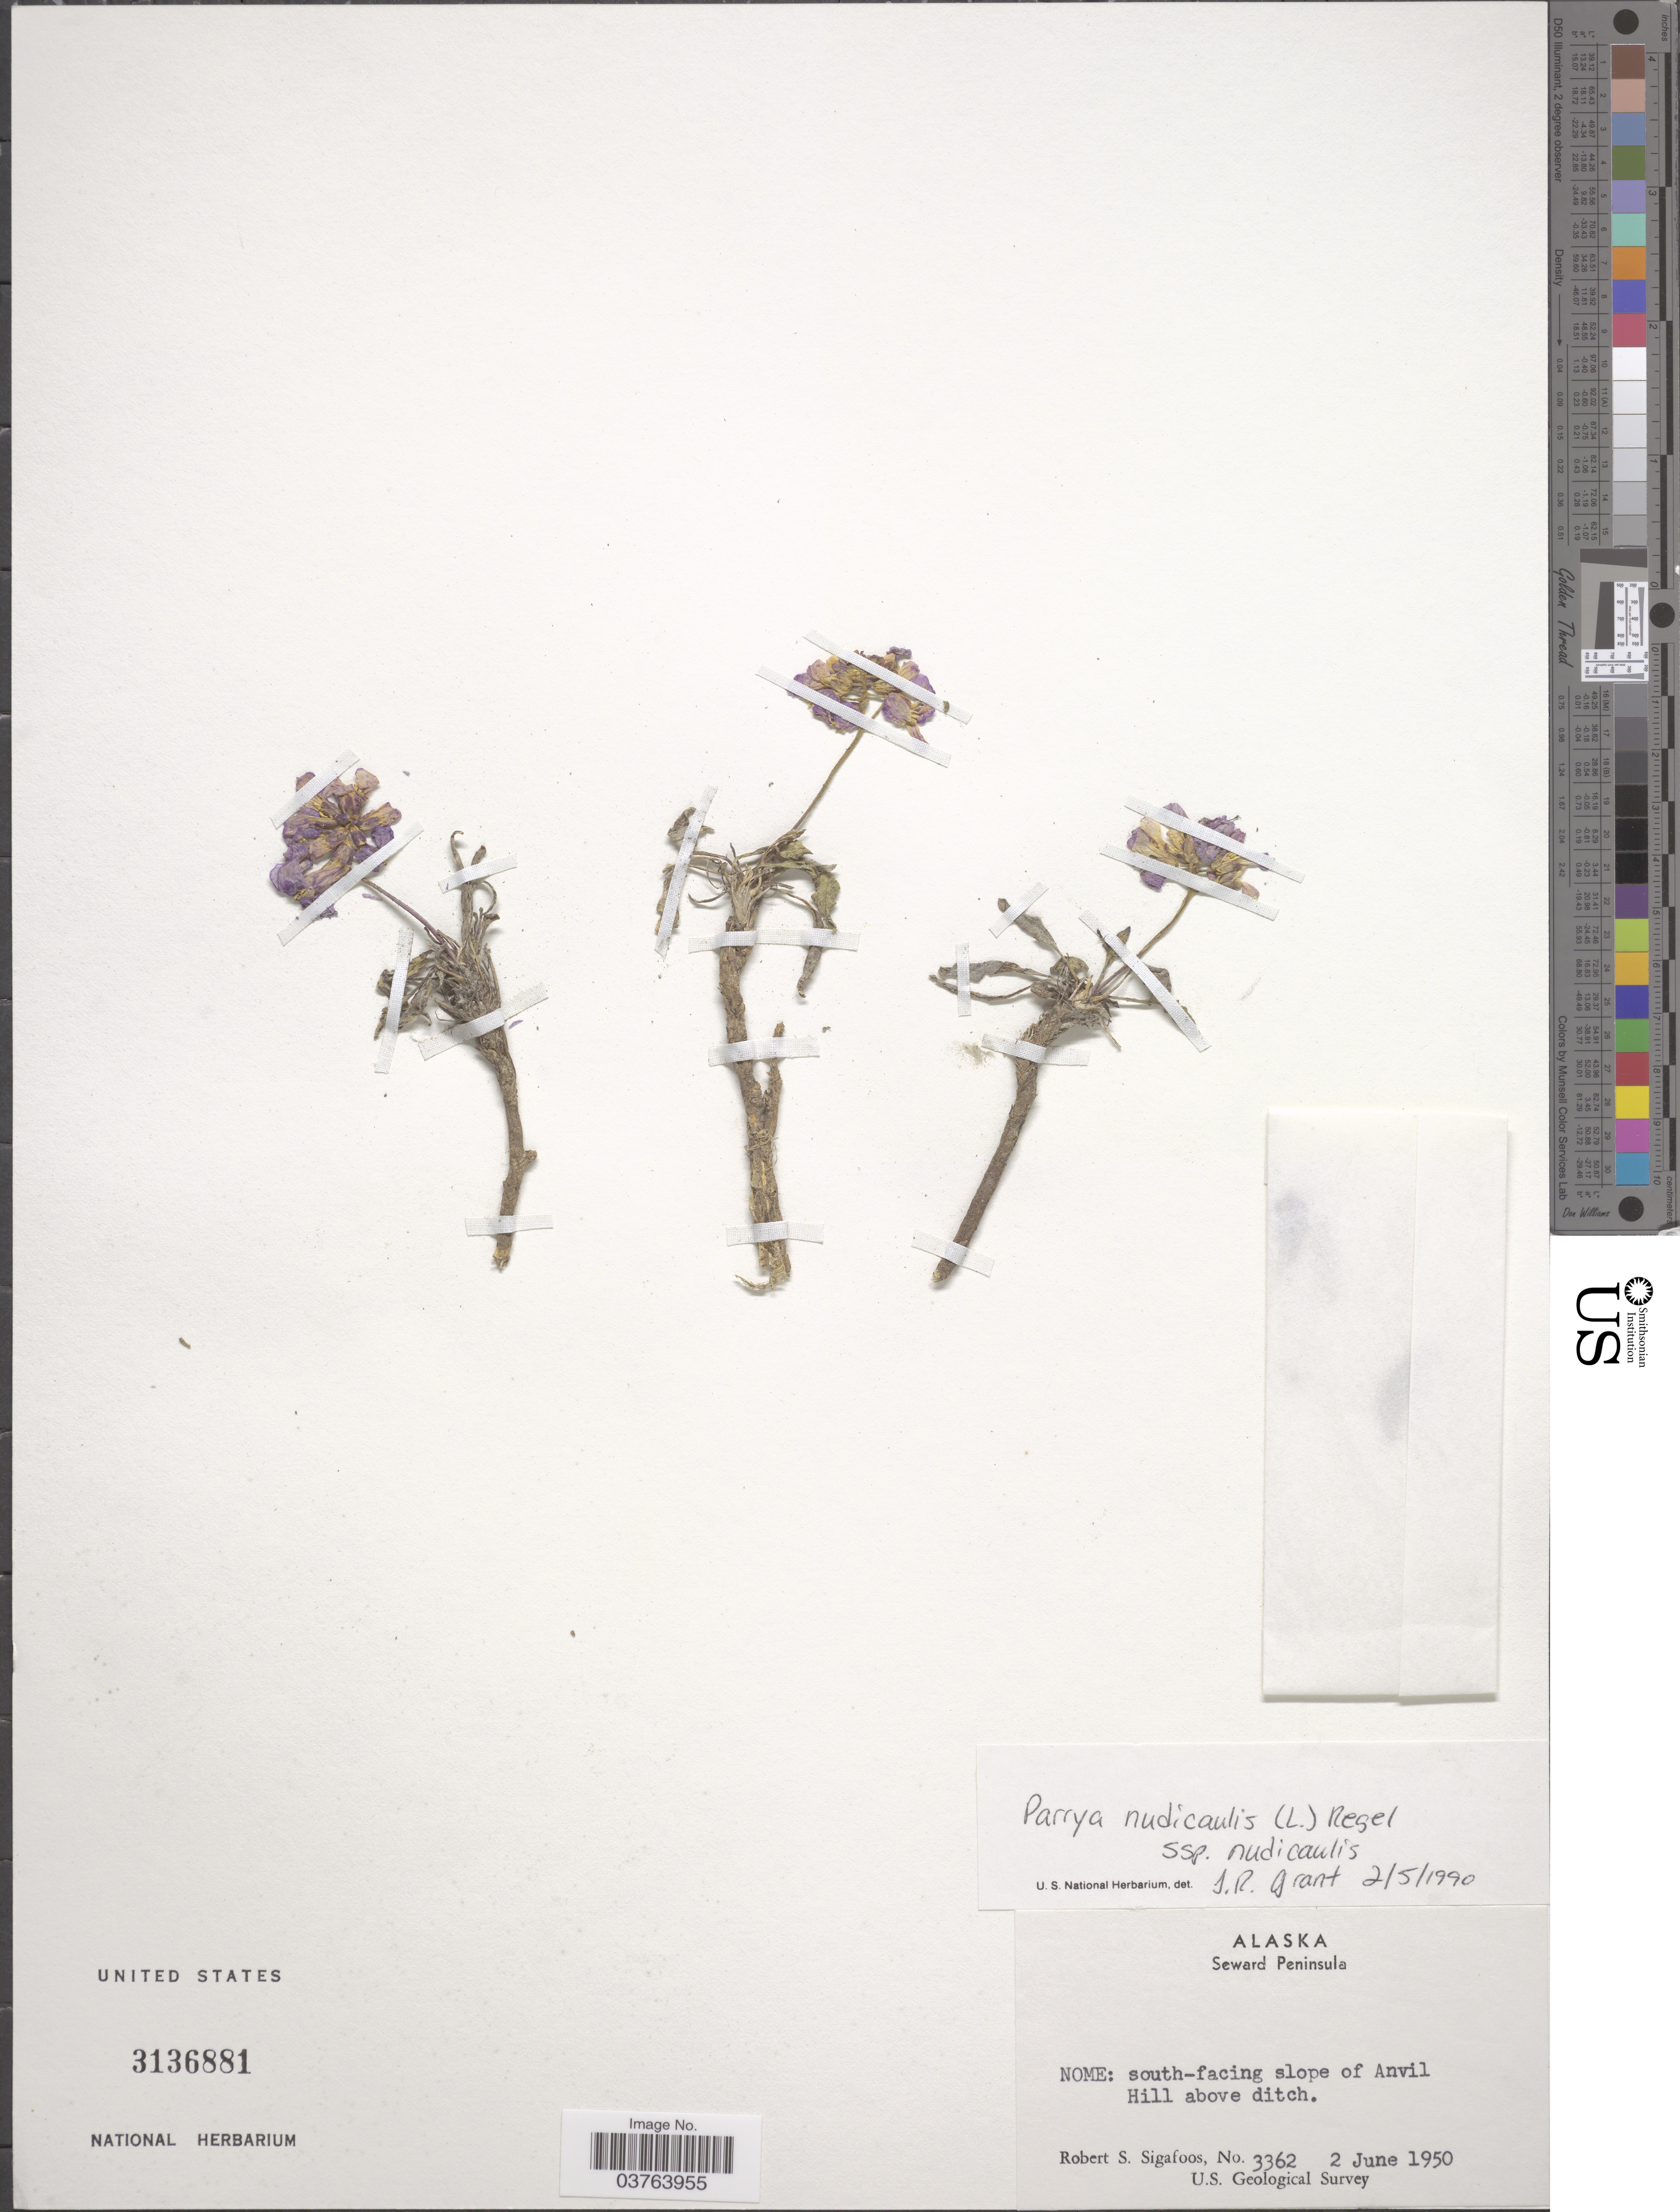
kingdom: Plantae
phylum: Tracheophyta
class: Magnoliopsida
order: Brassicales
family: Brassicaceae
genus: Parrya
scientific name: Parrya nudicaulis subsp. nudicaulis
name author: (L.) Regel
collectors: R. Sigafoos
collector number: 3362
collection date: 1950-06-02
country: United States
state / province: Alaska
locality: Seward Peninsula. Nome: south-facing slope of Anvil Hill above ditch.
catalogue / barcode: US 3136881